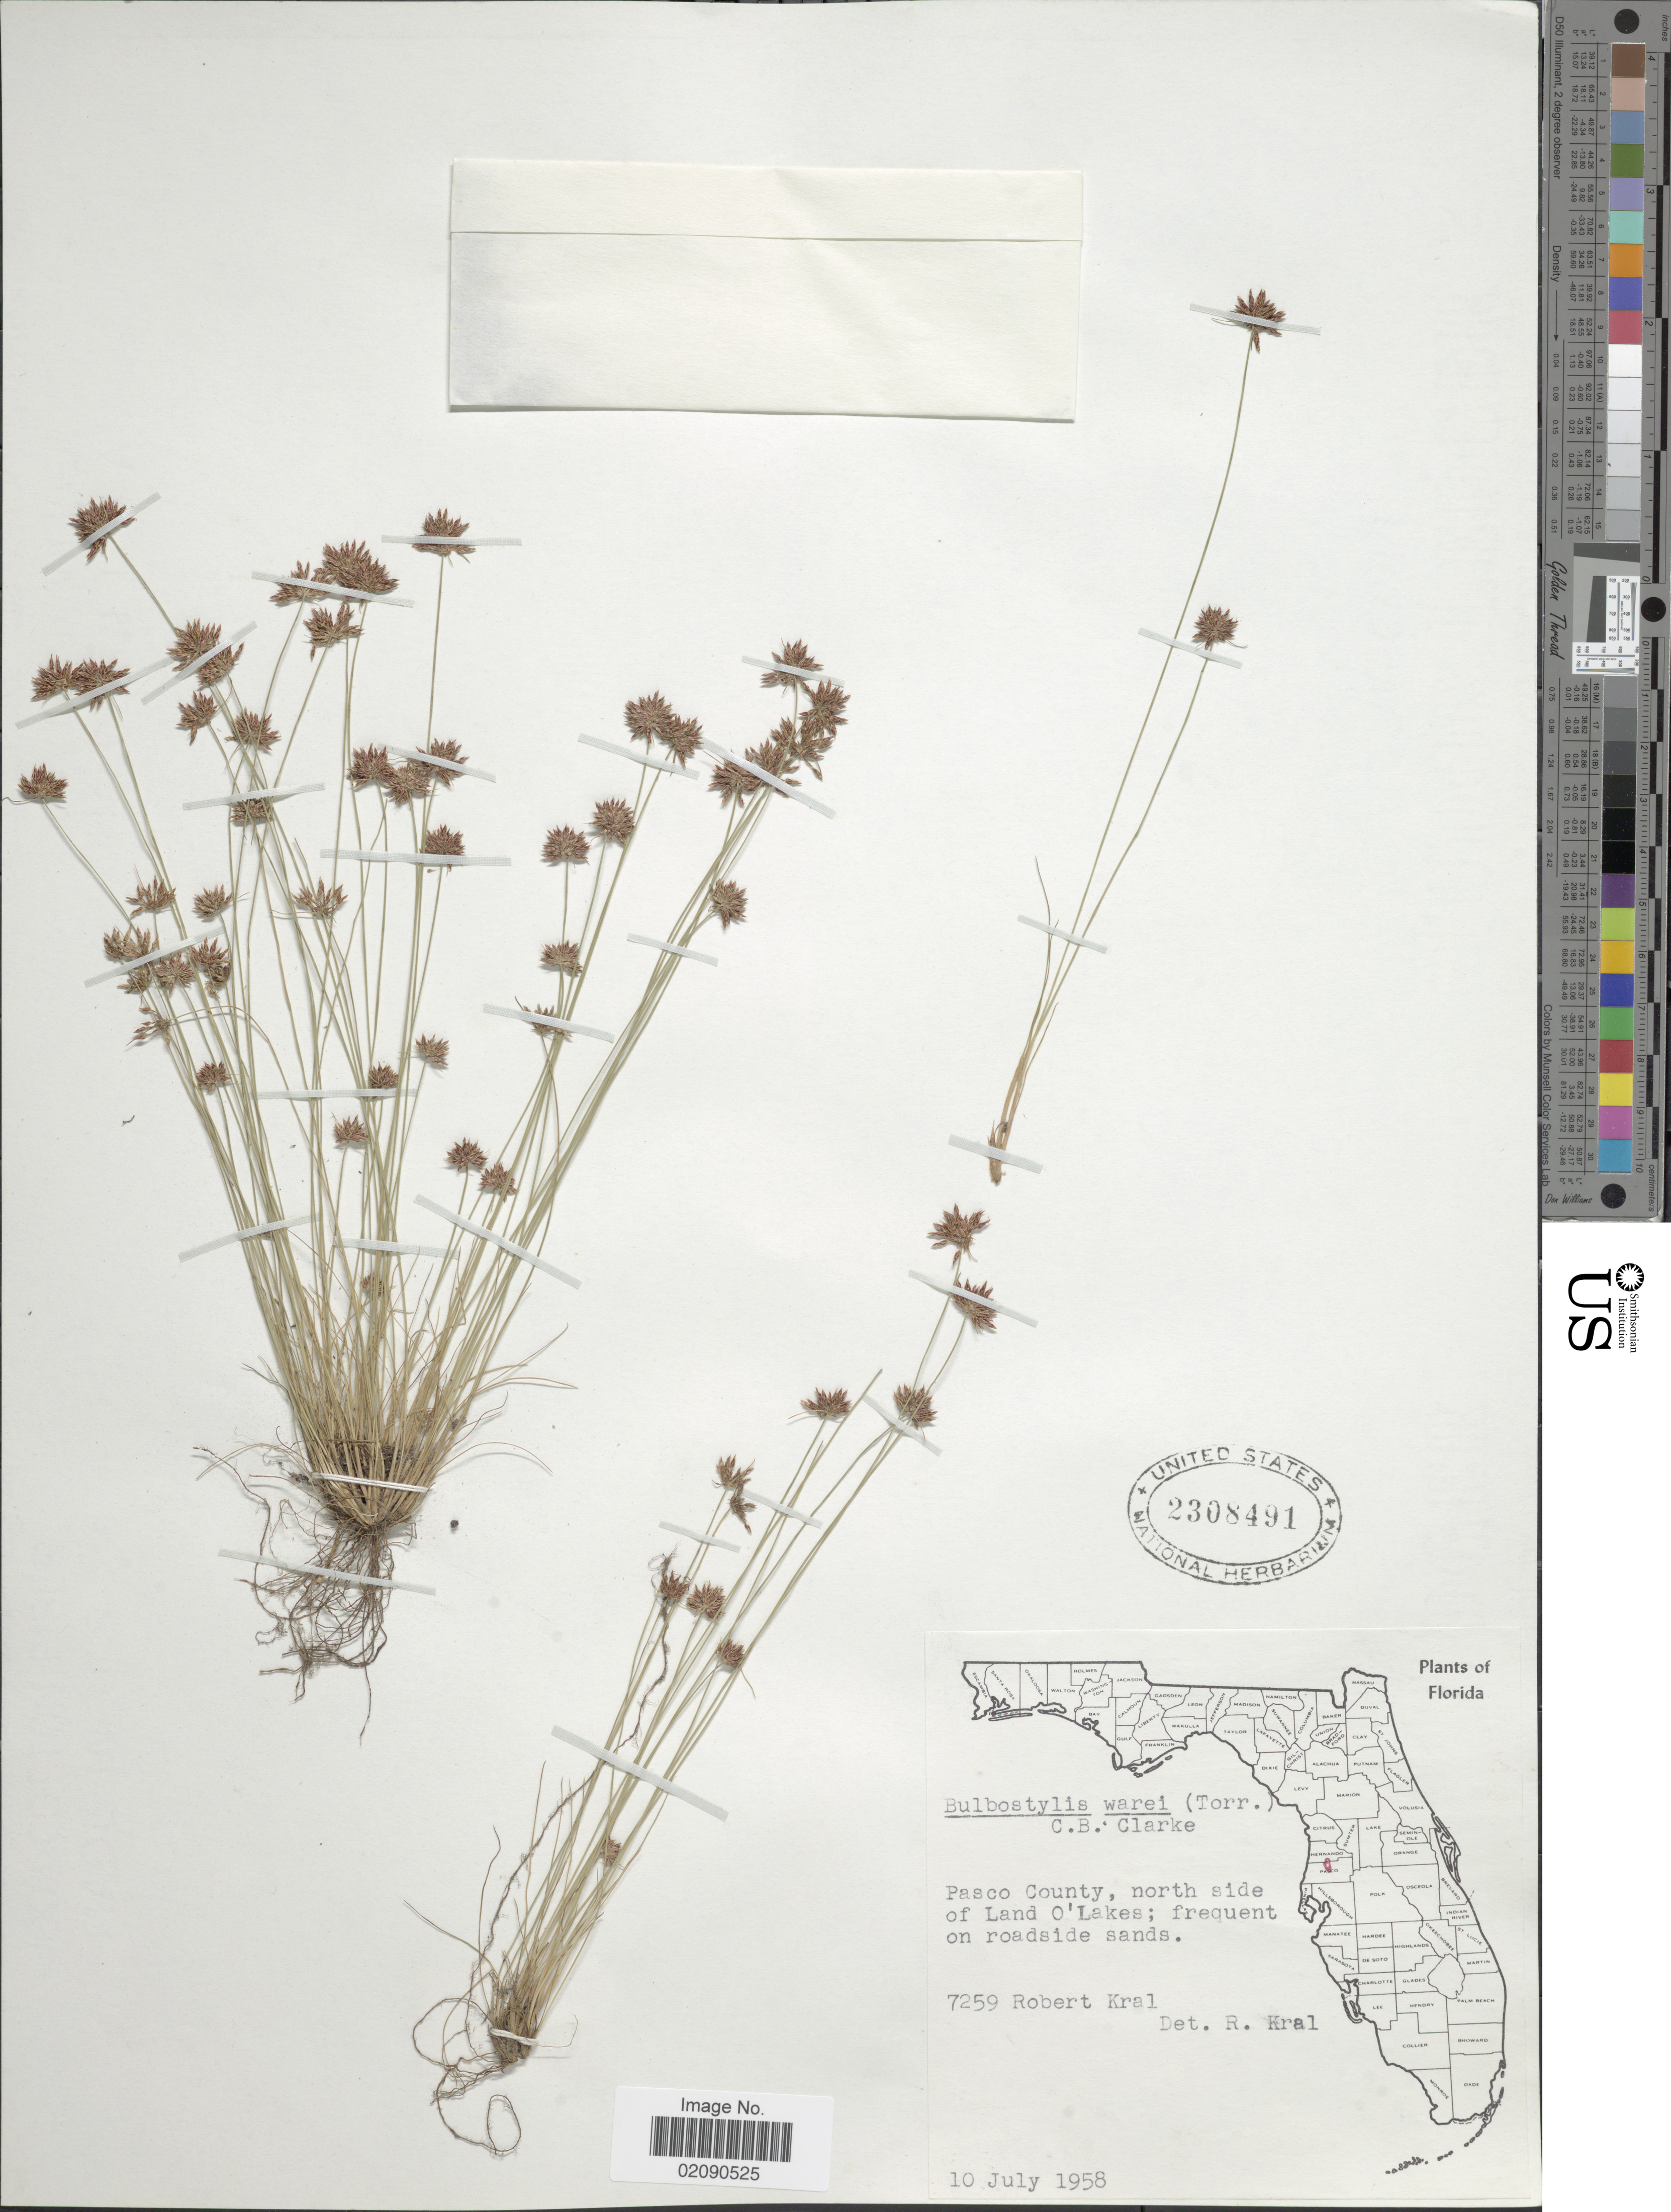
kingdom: Plantae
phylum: Tracheophyta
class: Liliopsida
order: Poales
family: Cyperaceae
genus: Bulbostylis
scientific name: Bulbostylis warei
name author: (Torr.) C.B. Clarke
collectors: R. Kral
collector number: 7259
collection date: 1958-07-10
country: United States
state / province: Florida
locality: Pasco County, north side of Land O'lakes; frequent on roadside sands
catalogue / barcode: US 2308491